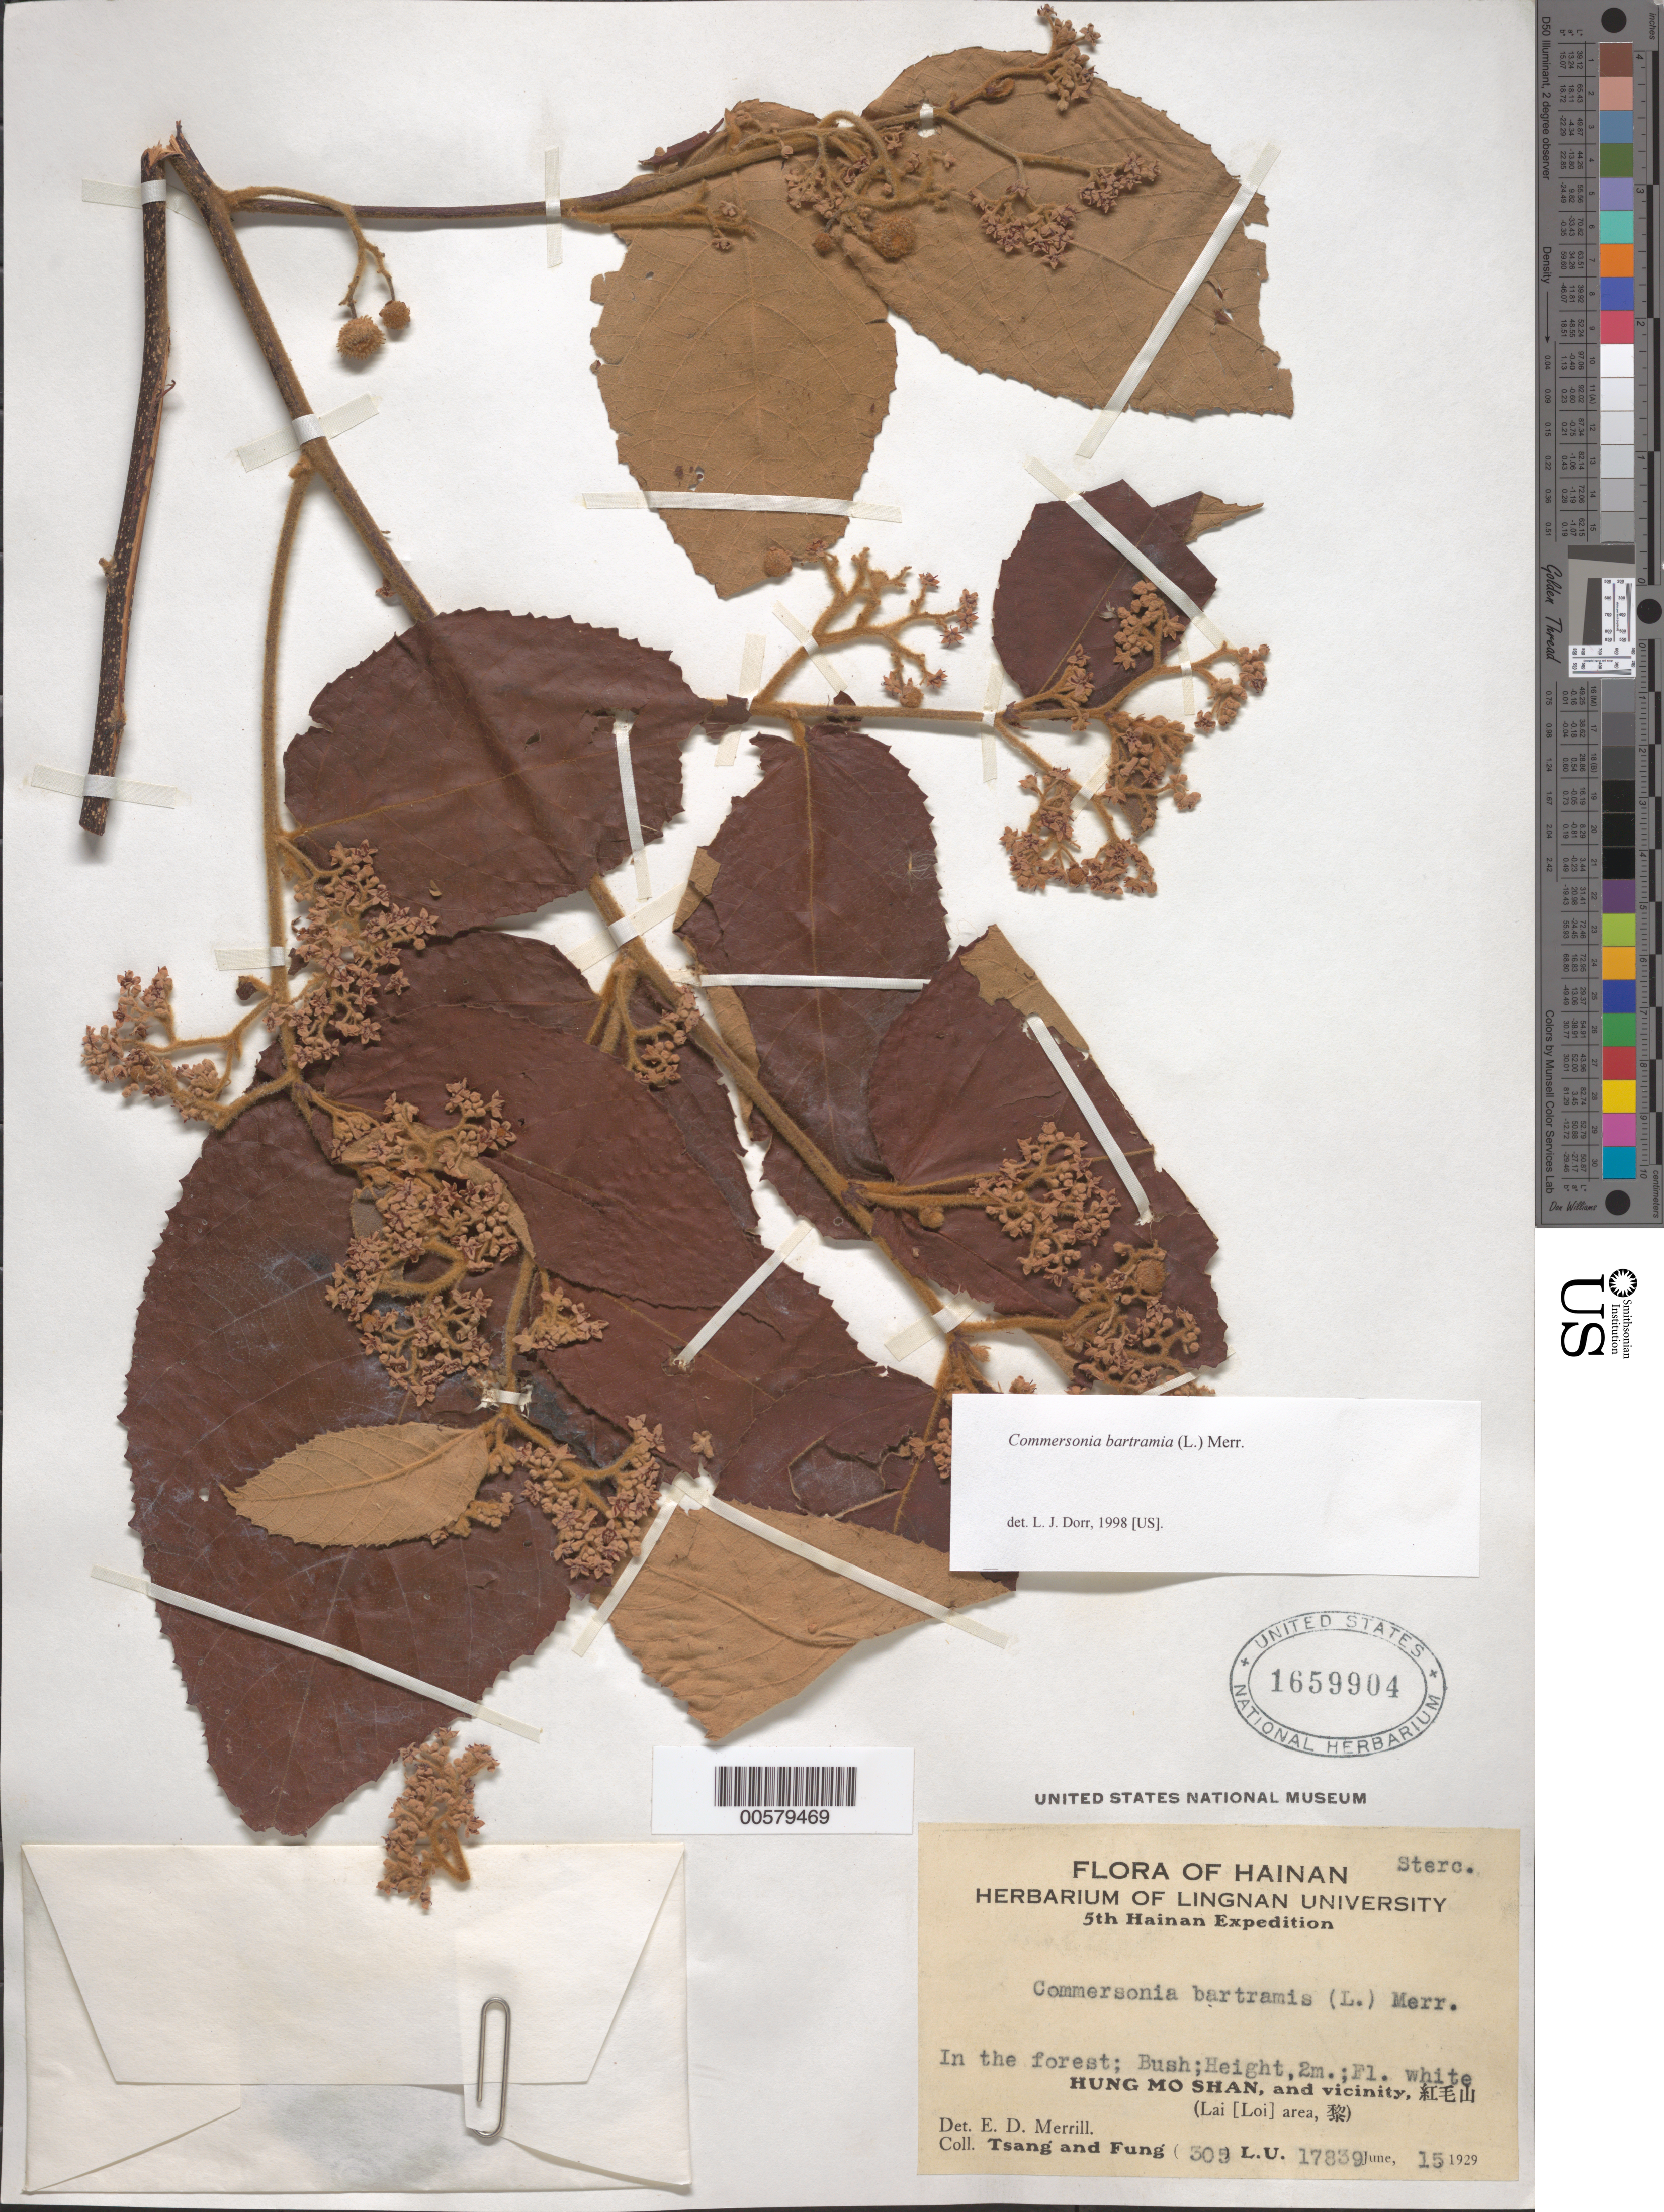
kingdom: Plantae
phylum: Tracheophyta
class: Magnoliopsida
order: Malvales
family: Malvaceae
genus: Commersonia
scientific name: Commersonia bartramia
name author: (L.) Merr.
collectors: -- Tsang & Fung, --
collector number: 309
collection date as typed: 15 Jun 1929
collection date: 1929-06-15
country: China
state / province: Hainan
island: Hainan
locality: Hung Mo Shan and vicinity, (Lai [Loi] area)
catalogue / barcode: US 1659904